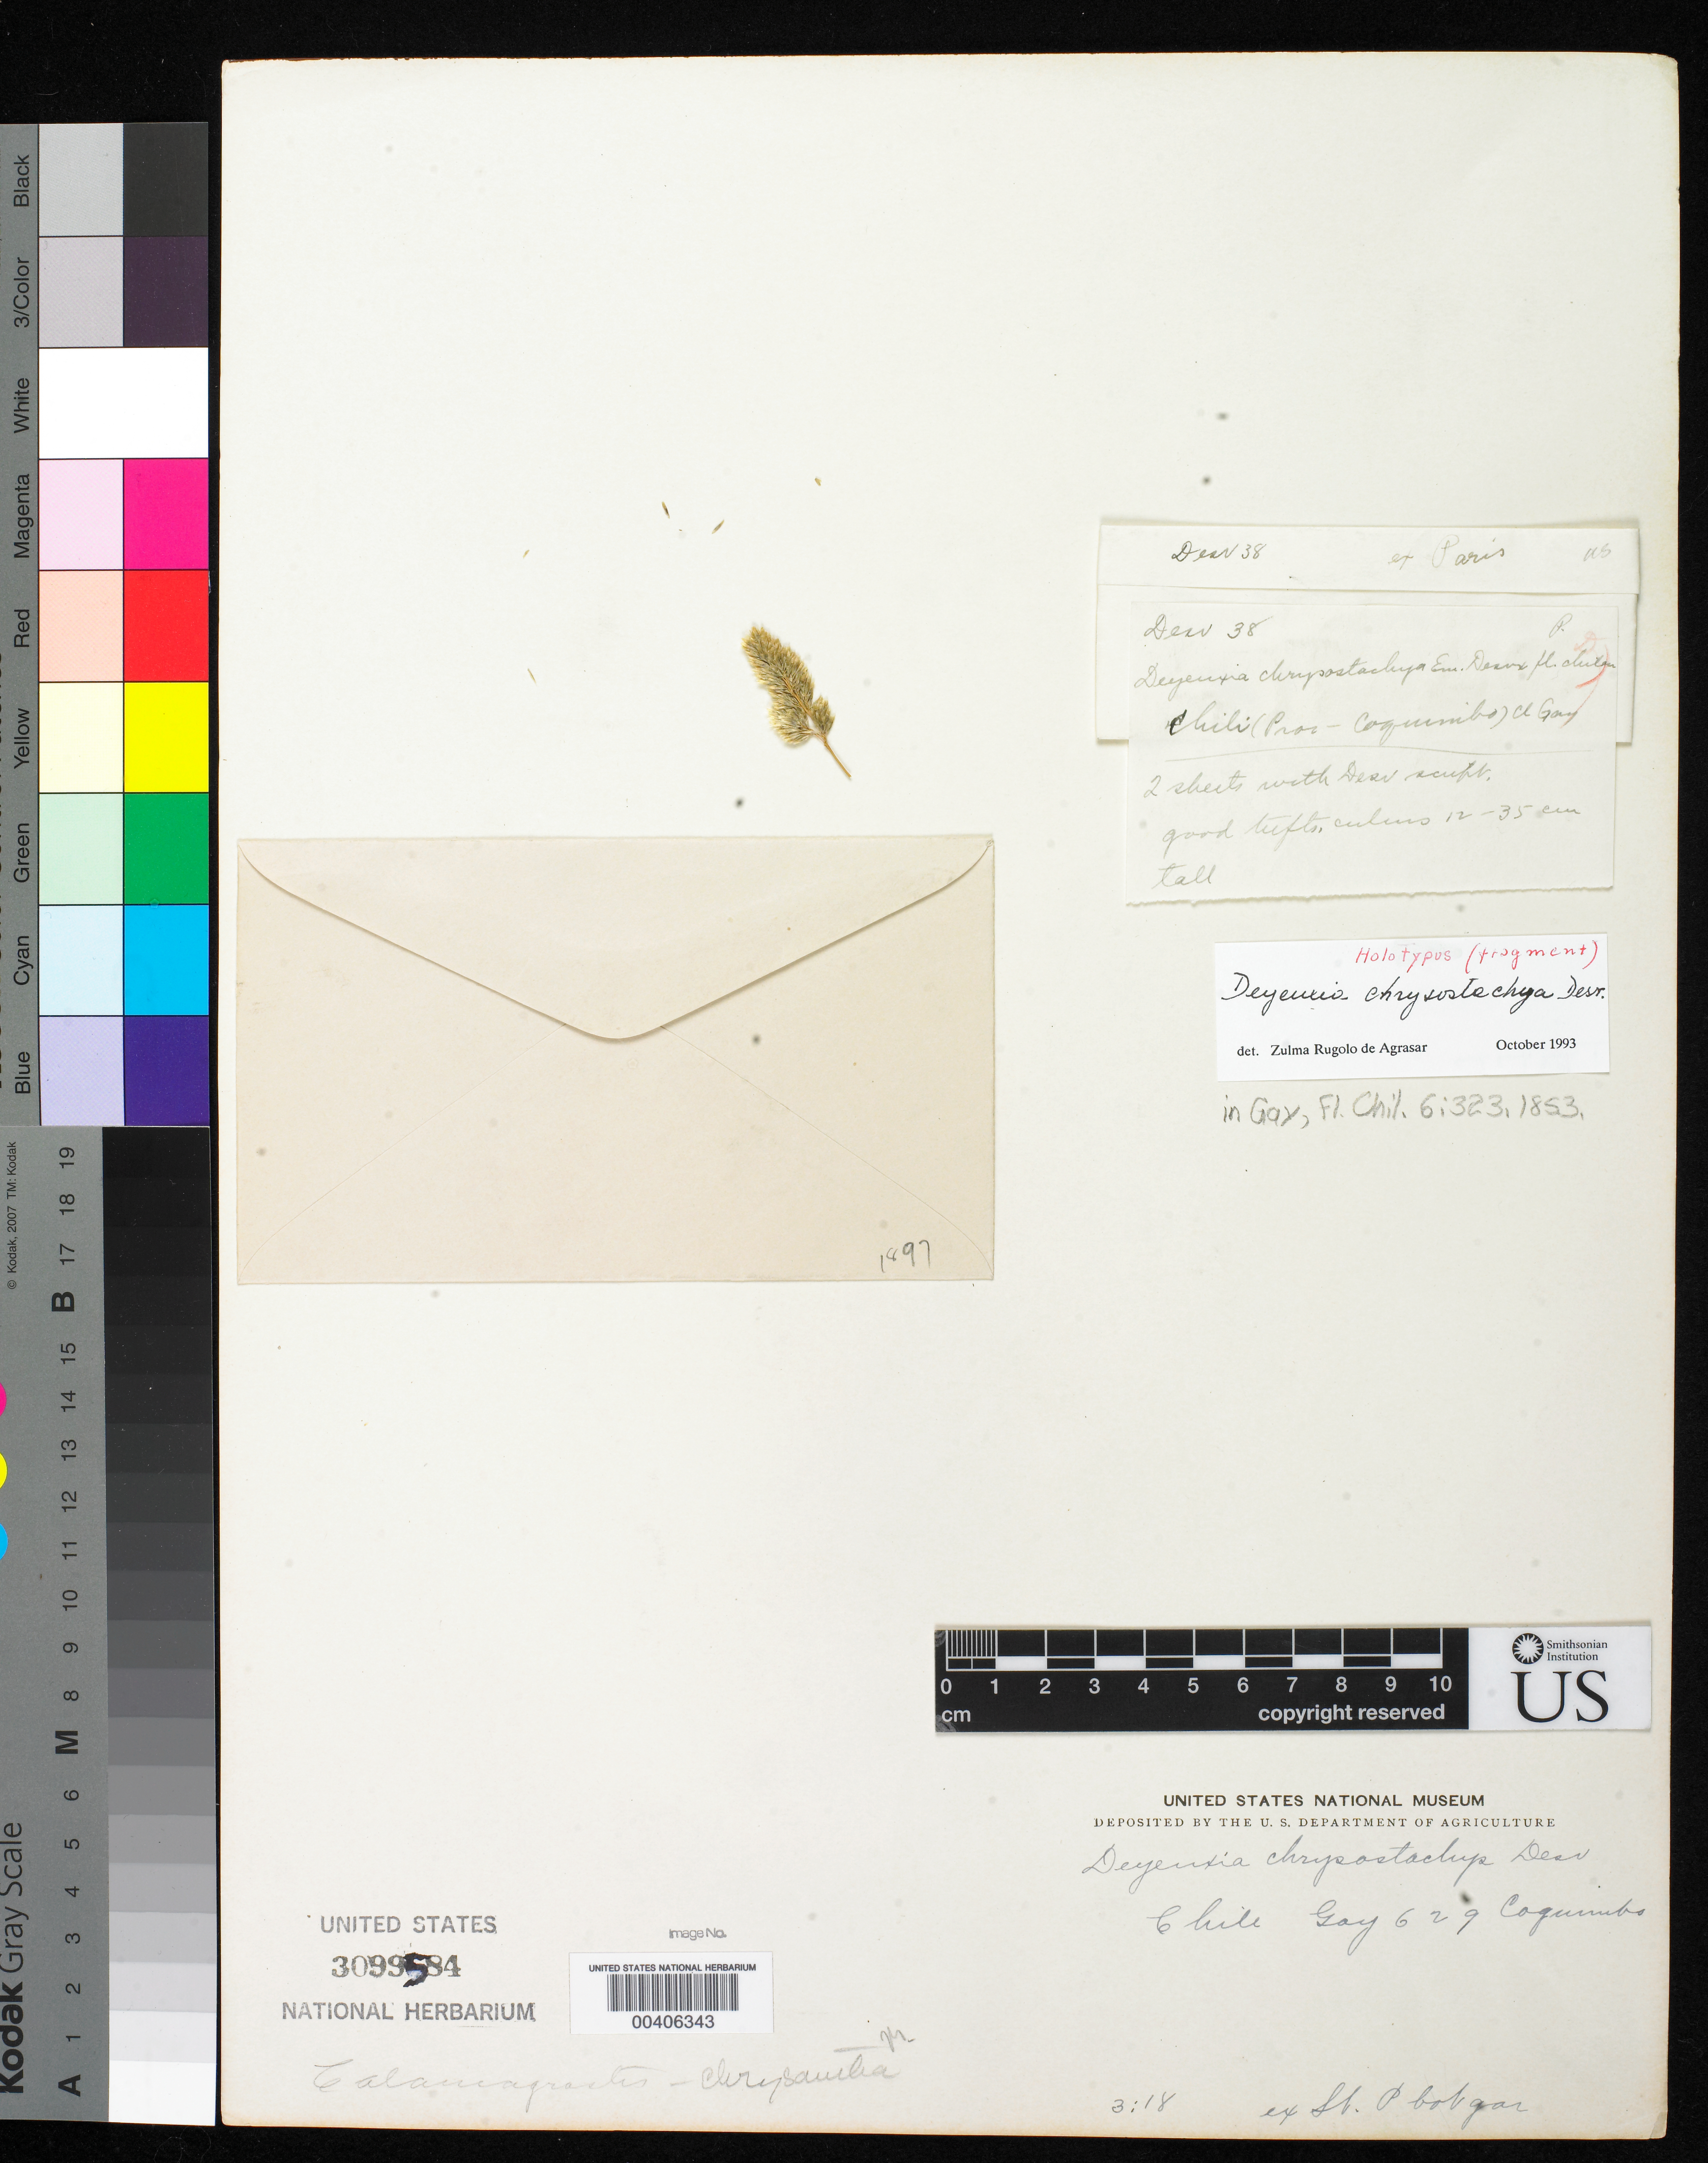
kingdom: Plantae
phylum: Tracheophyta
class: Liliopsida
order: Poales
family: Poaceae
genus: Deyeuxia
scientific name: Deyeuxia chrysostachya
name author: É. Desv. in Gay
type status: Type Fragment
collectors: C. Gay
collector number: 629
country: Chile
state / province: Coquimbo (IV)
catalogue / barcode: US 3099584